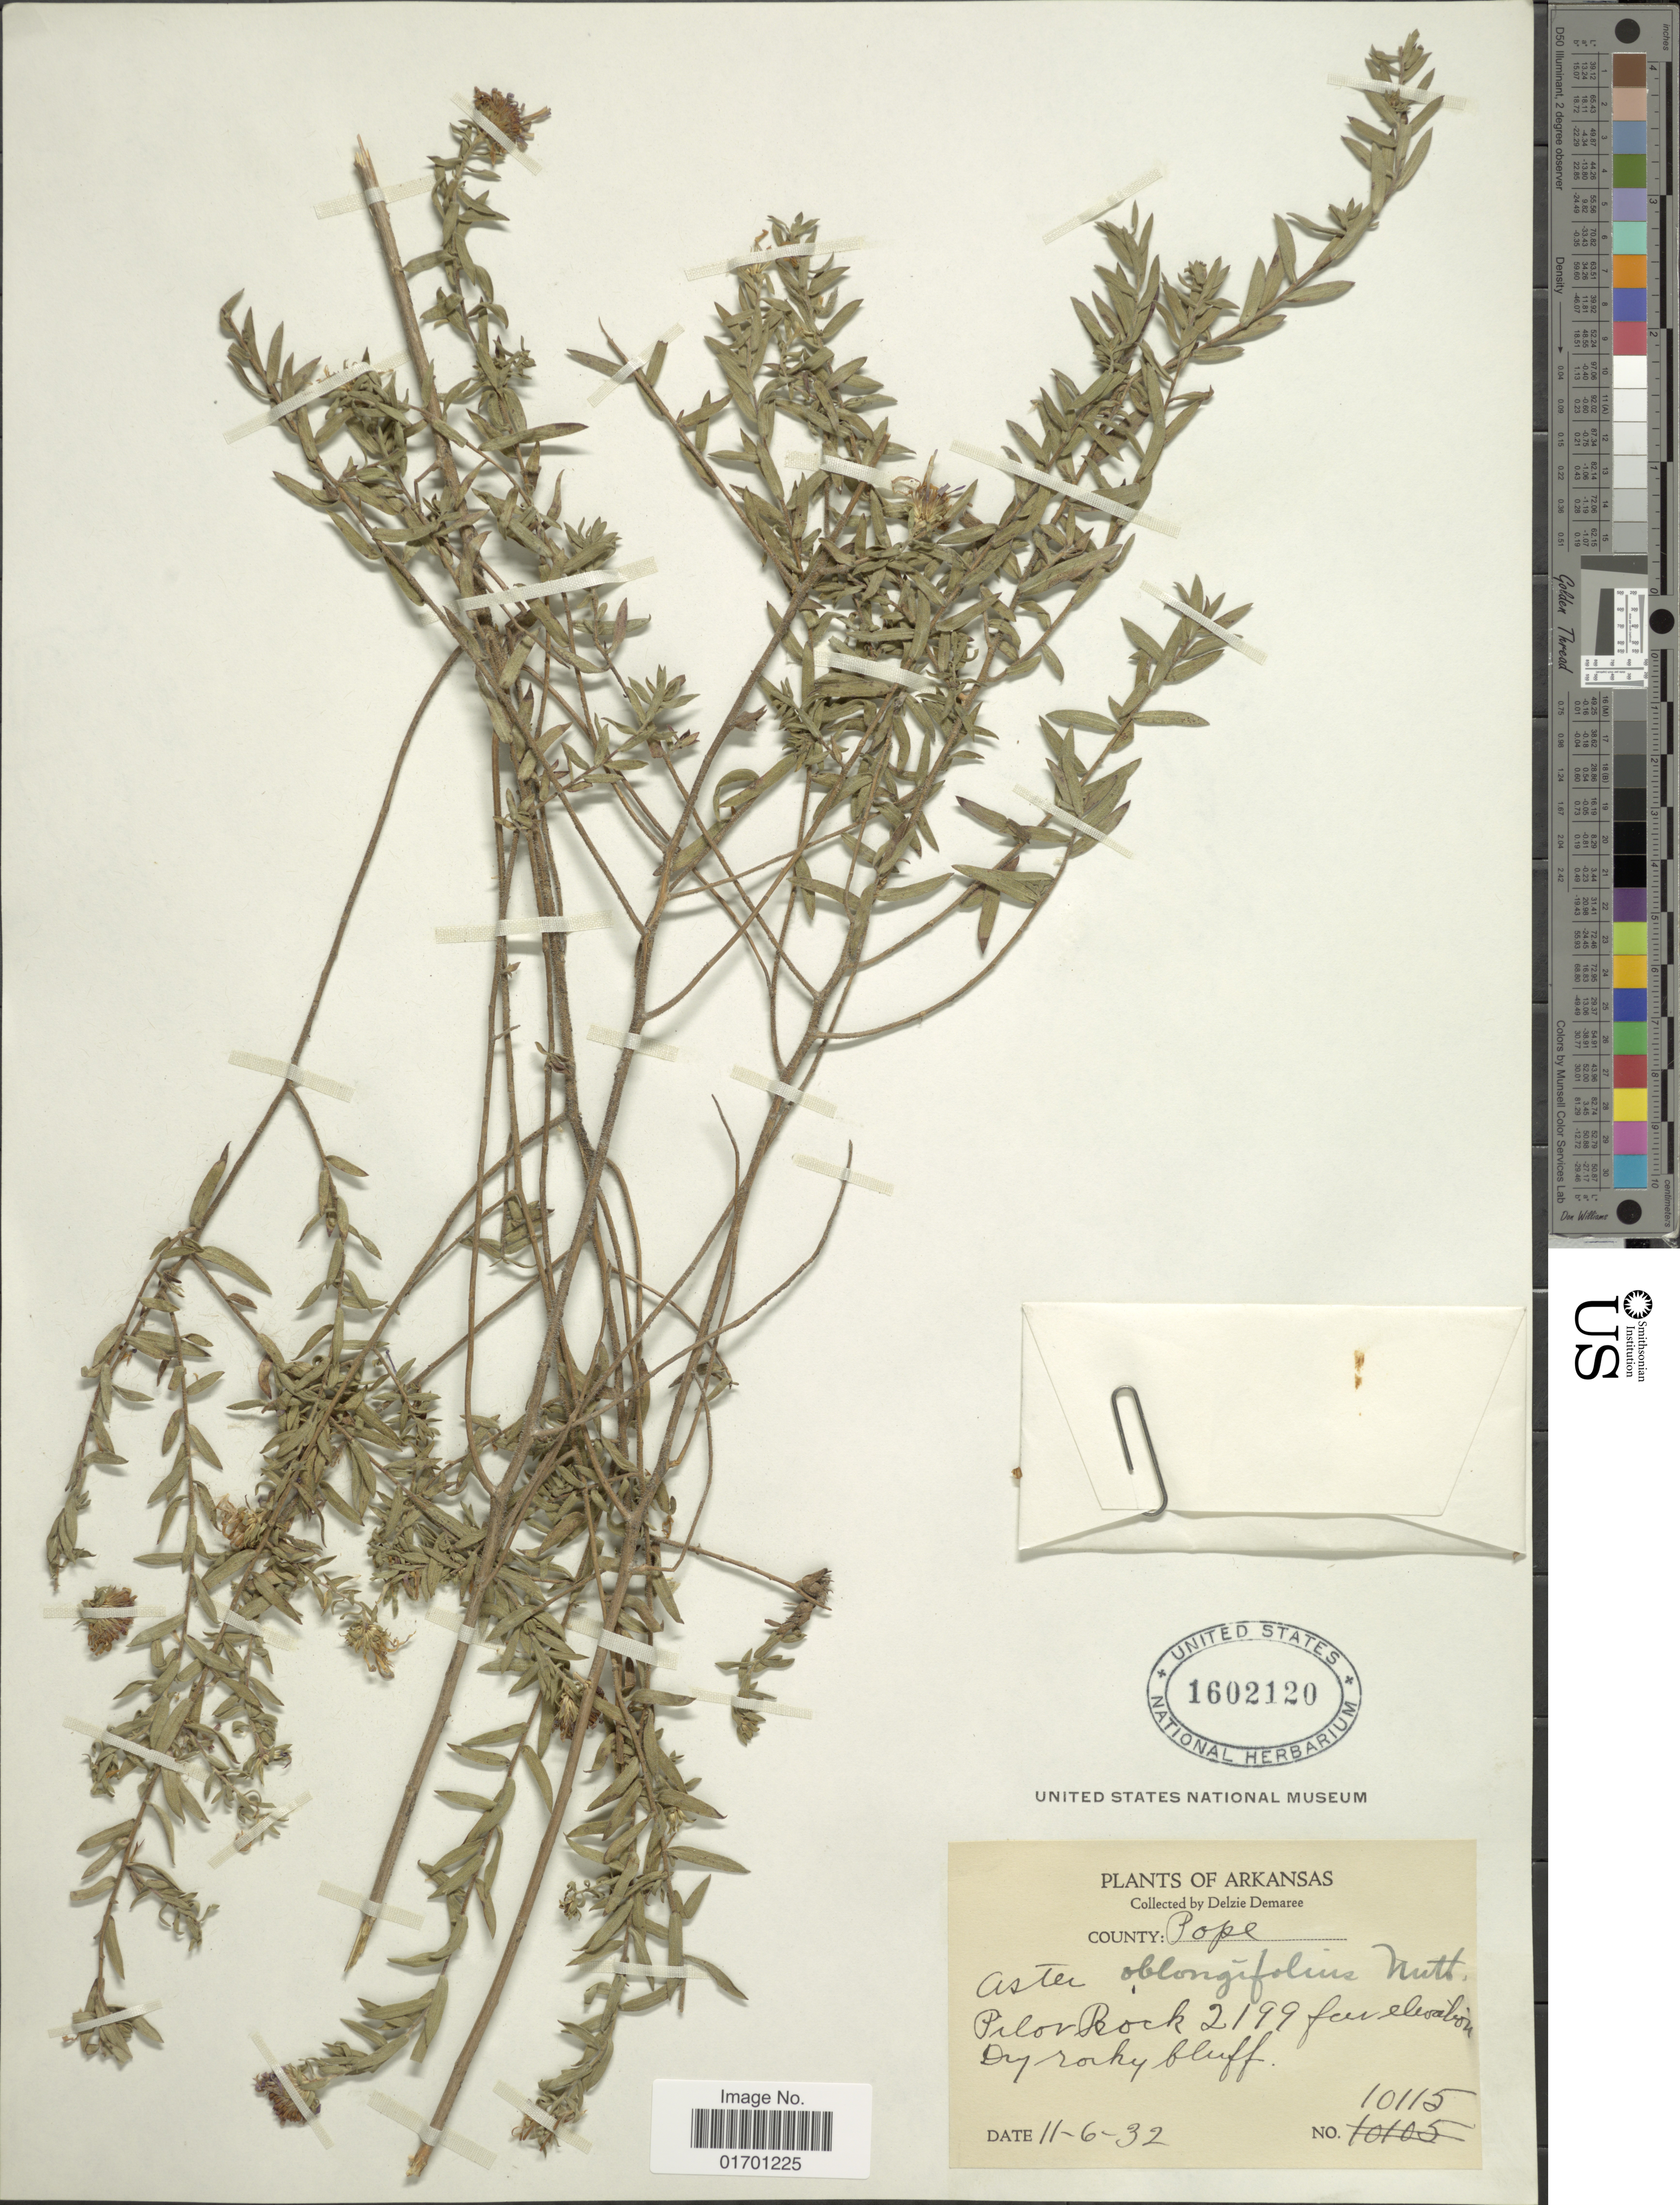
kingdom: Plantae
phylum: Tracheophyta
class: Magnoliopsida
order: Asterales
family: Asteraceae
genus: Symphyotrichum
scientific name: Symphyotrichum oblongifolium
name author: (Nutt.) G.L. Nesom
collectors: D. Demaree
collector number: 10115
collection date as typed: Transcribed d/m/y: 6/11/32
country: United States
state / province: Arkansas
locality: County: Pope,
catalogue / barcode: US 1602120